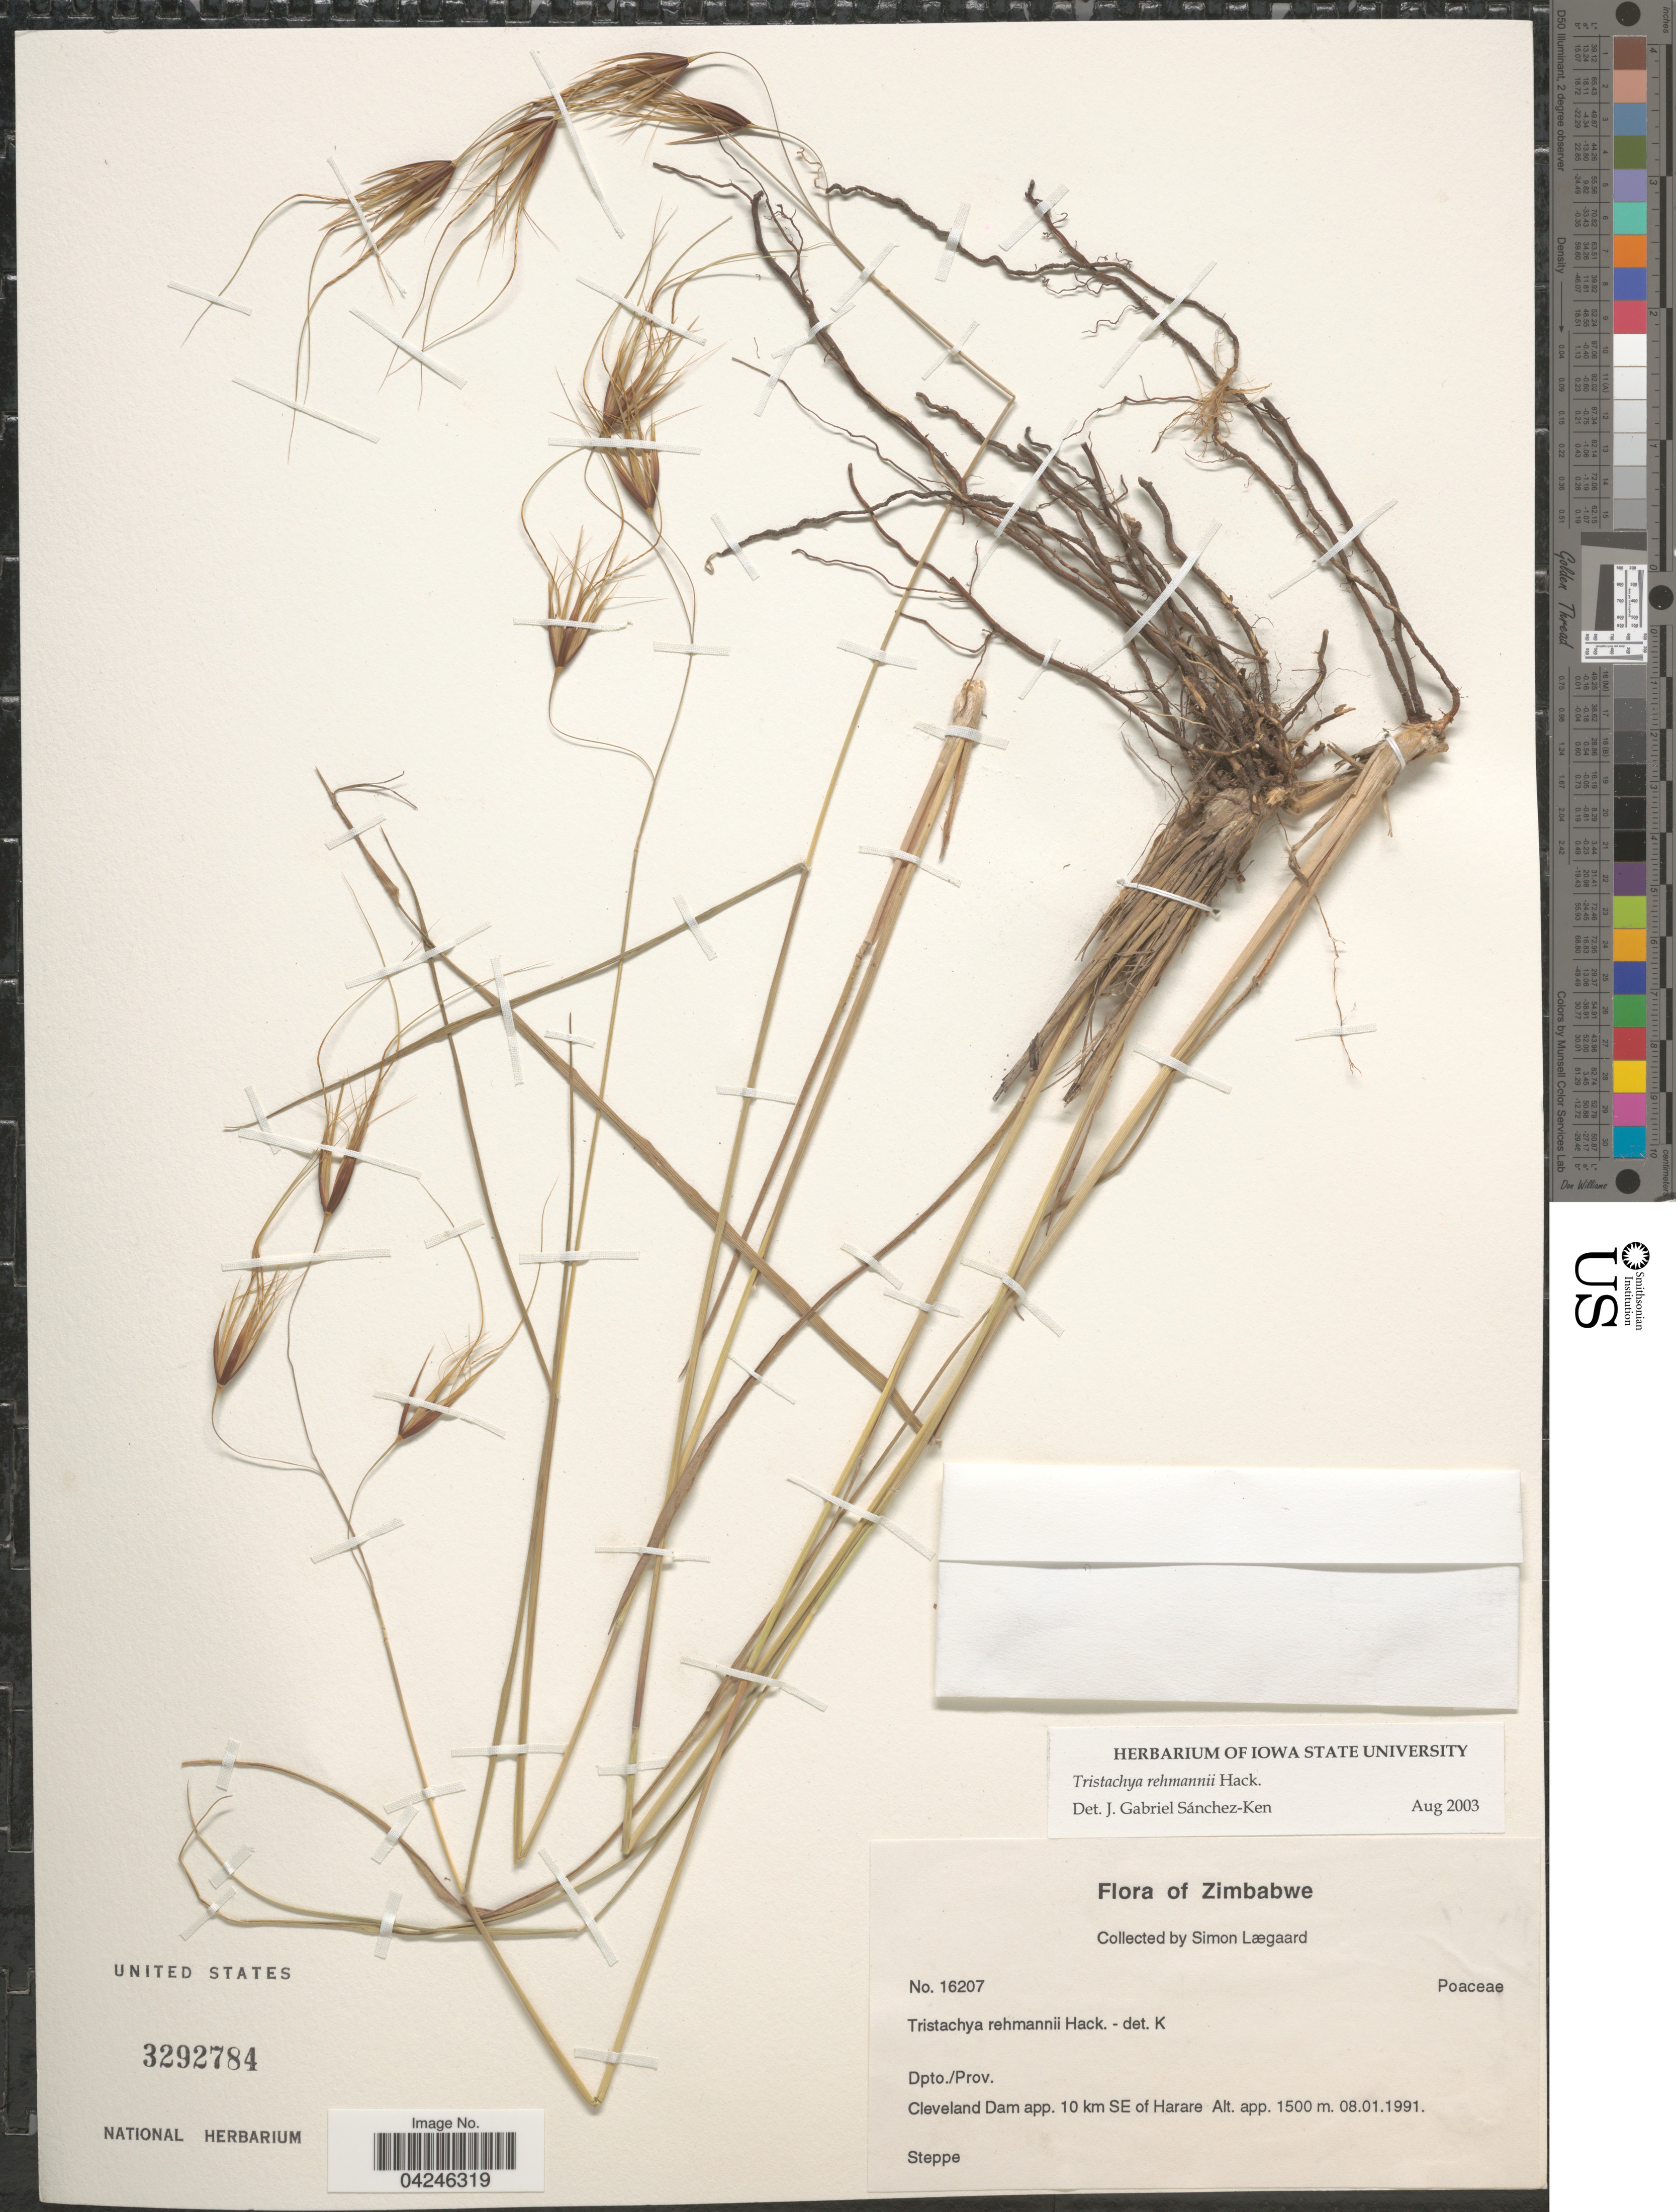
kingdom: Plantae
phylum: Tracheophyta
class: Liliopsida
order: Poales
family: Poaceae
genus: Tristachya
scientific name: Tristachya rehmannii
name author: Hack. in Schinz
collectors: S. Lægaard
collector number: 16207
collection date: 1991-01-08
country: Zimbabwe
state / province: Harare (city)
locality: Cleveland Dam app. 10 km SE of Harare.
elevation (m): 1500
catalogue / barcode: US 3292784